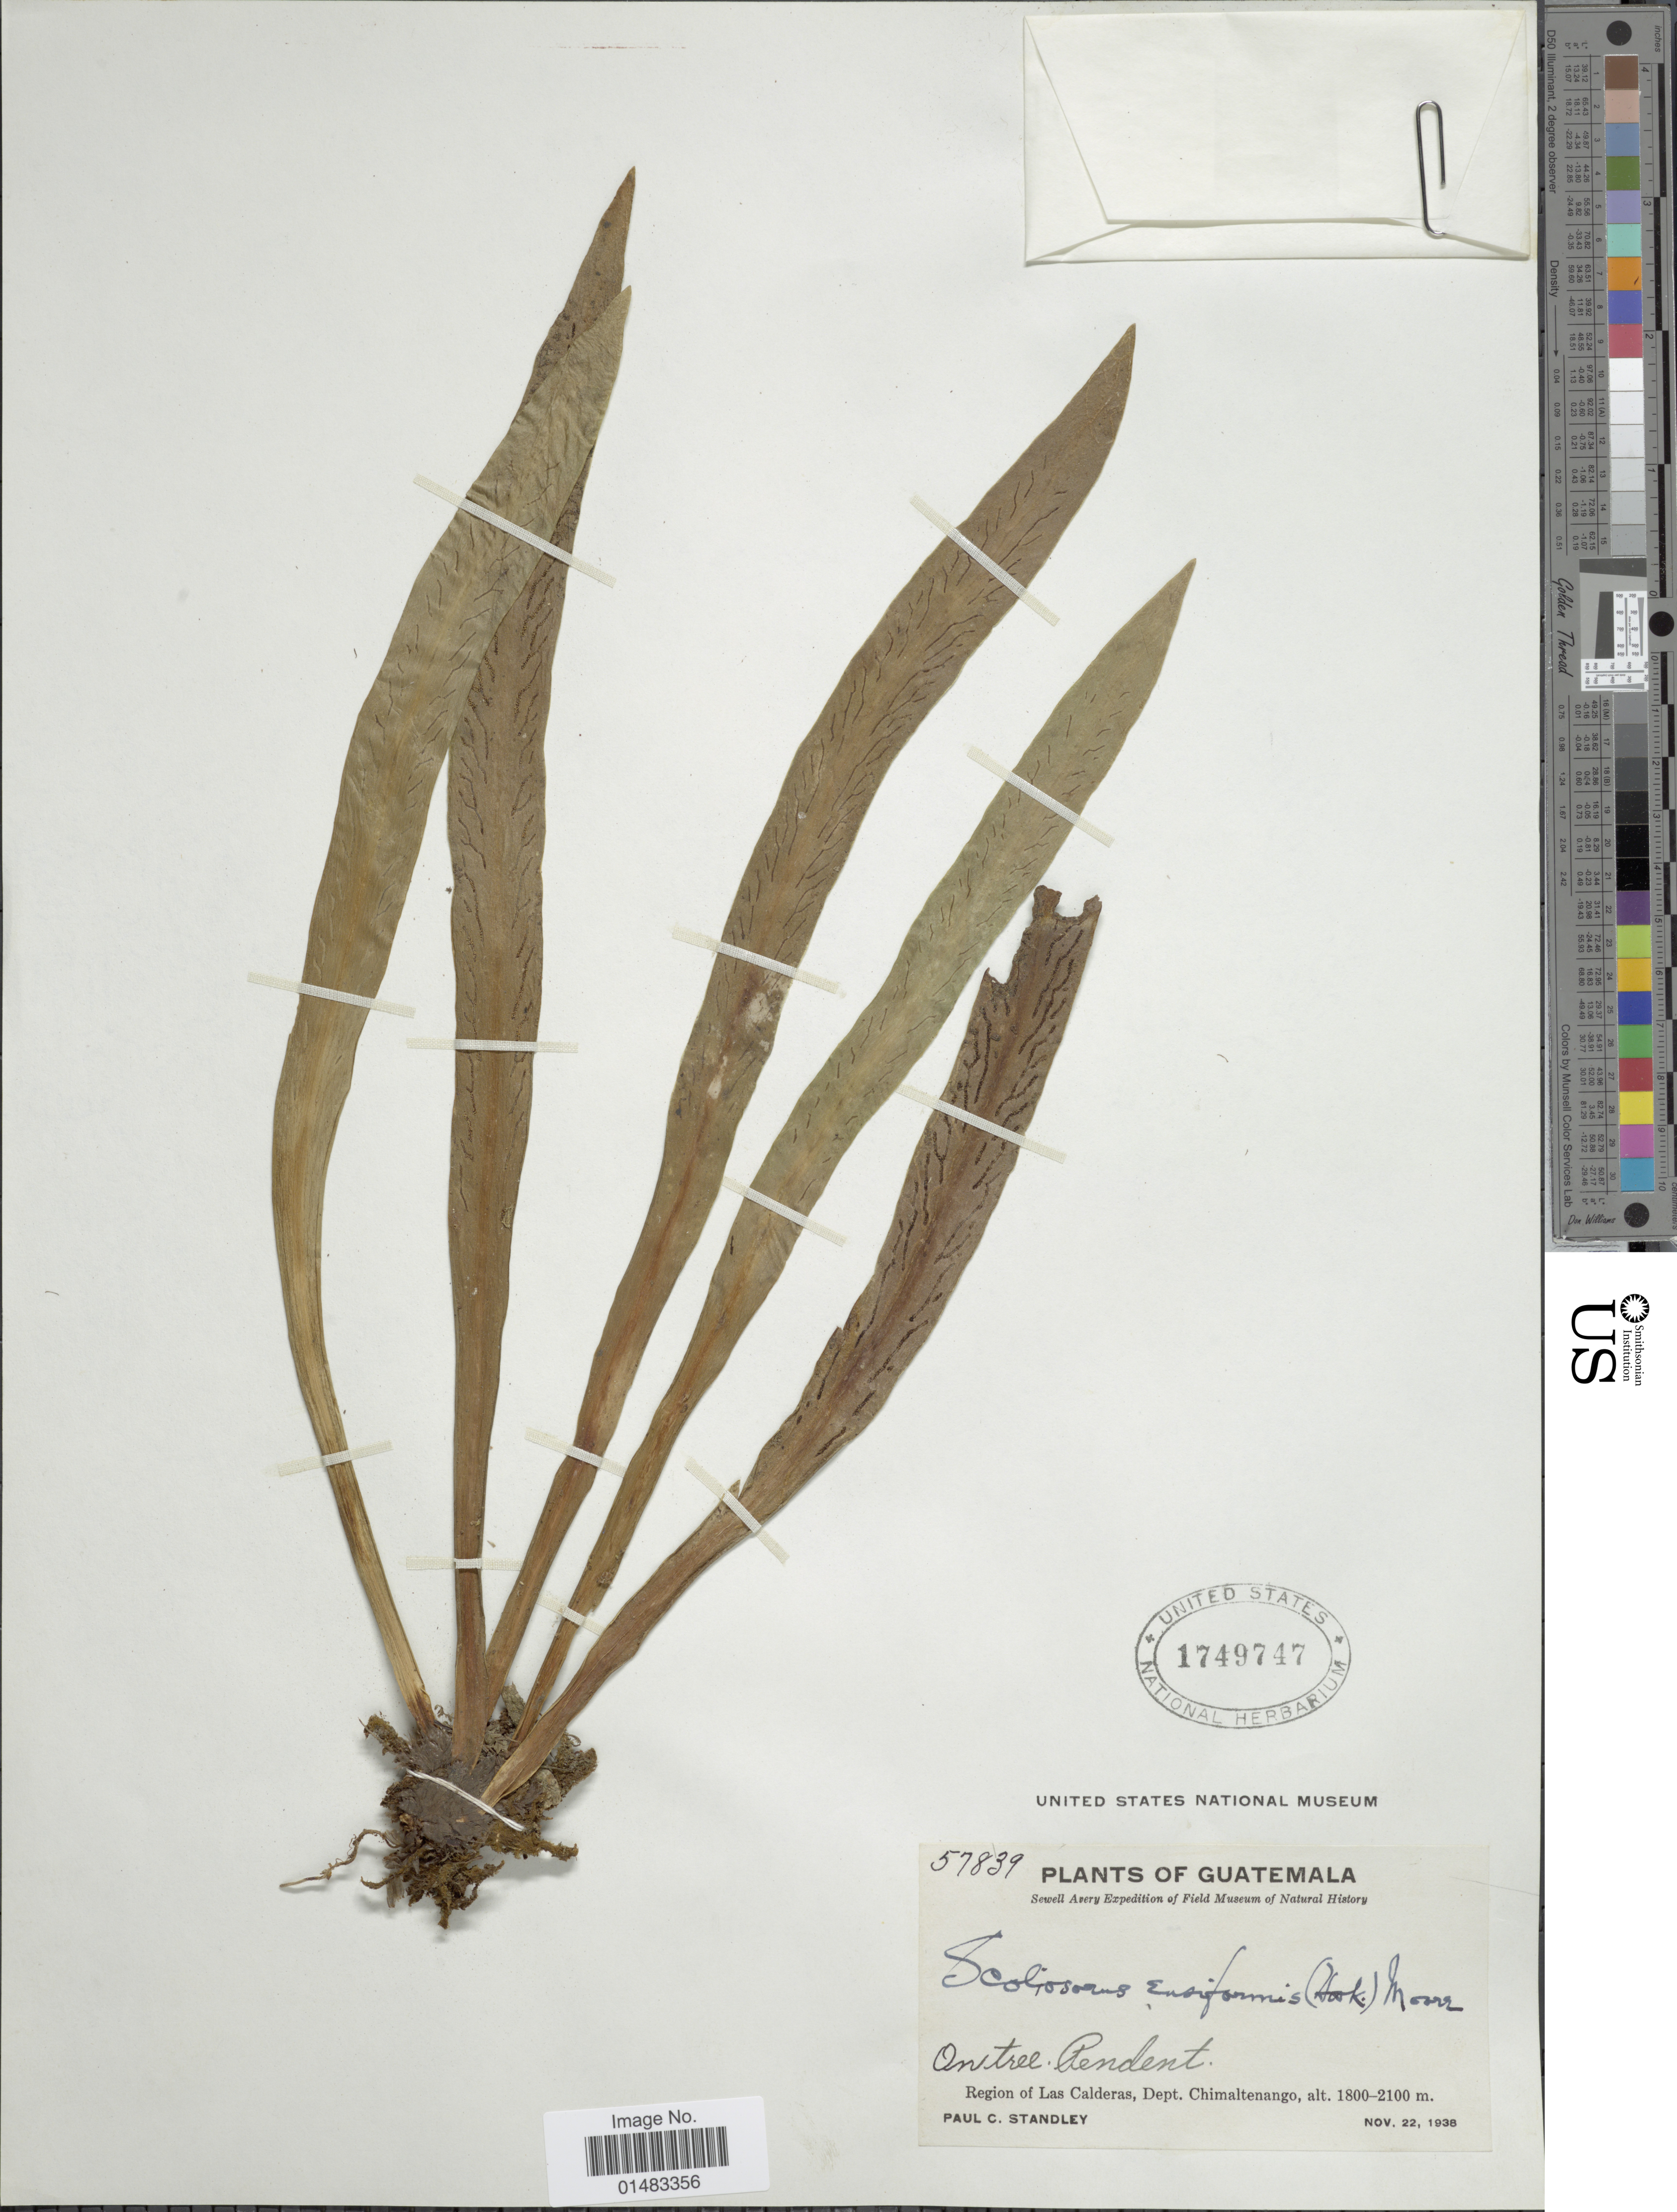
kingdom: Plantae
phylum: Tracheophyta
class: Polypodiopsida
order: Polypodiales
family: Pteridaceae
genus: Scoliosorus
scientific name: Scoliosorus ensiformis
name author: (Hook.) T. Moore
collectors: P. C. Standley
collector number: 57839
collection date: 1938-11-22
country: Guatemala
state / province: Chimaltenango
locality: Plants of Guatemala, Region of Las Calderas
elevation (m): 1800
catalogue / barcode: US 1749747